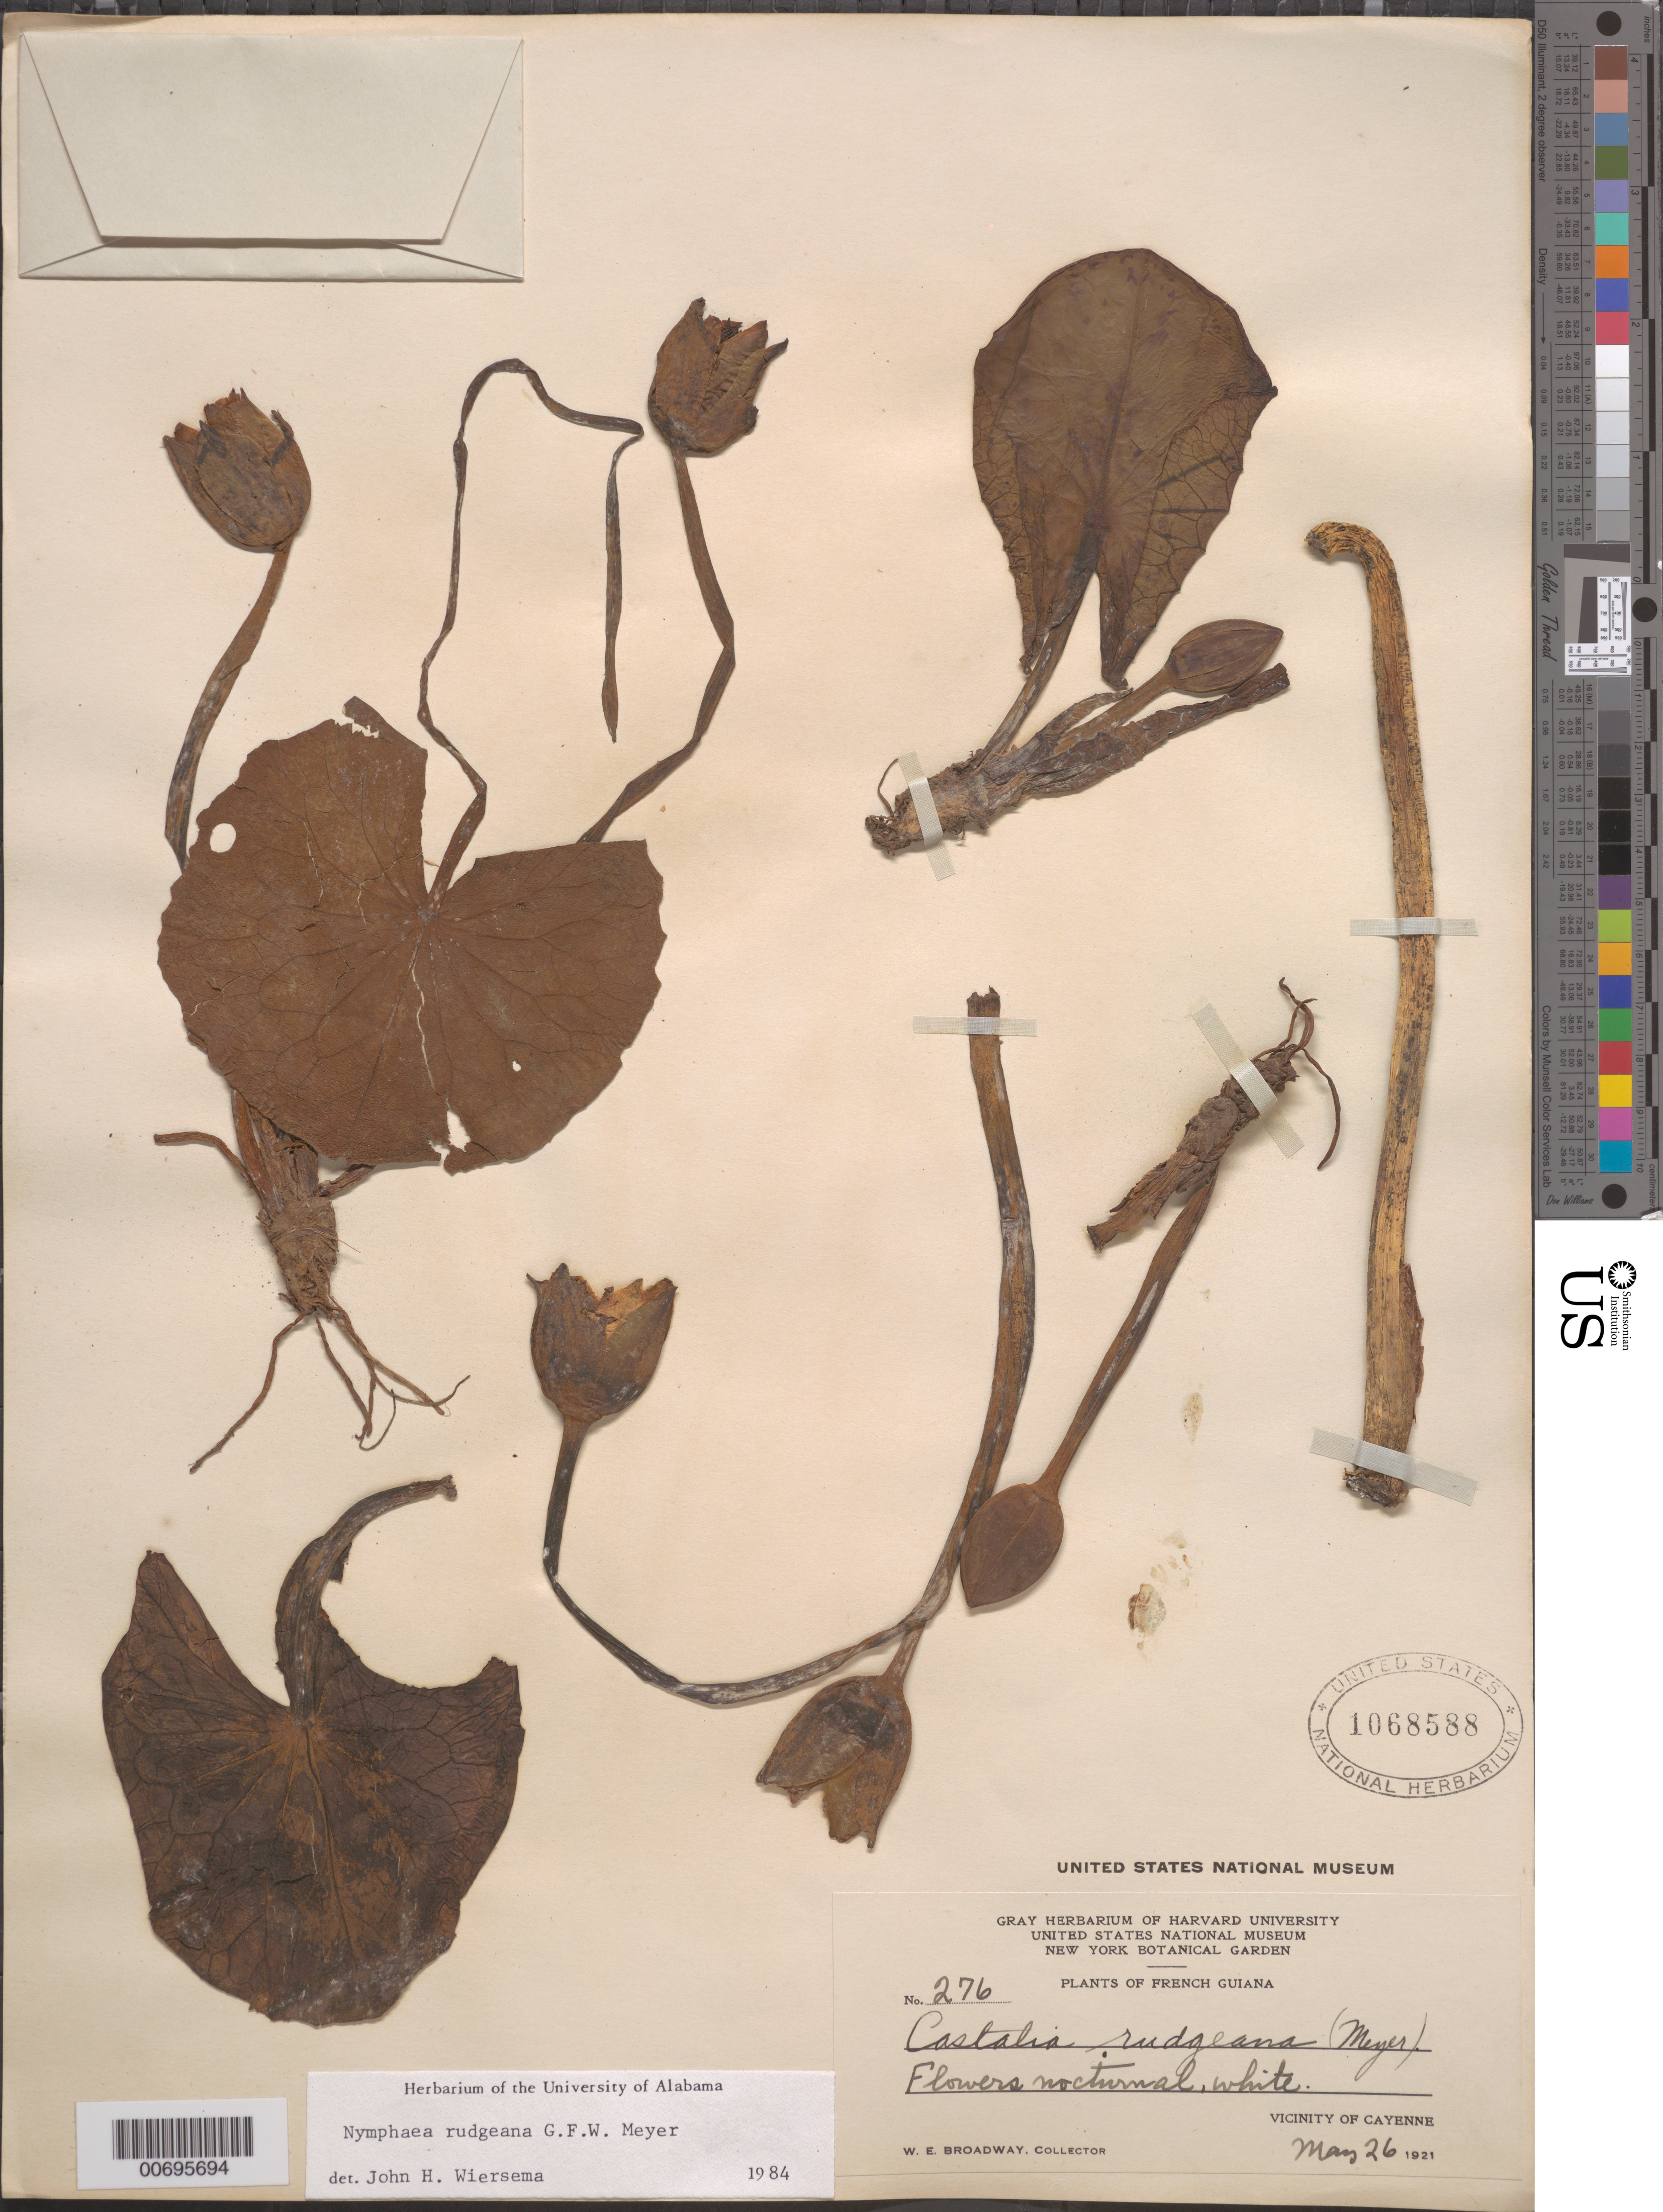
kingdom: Plantae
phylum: Tracheophyta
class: Magnoliopsida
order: Nymphaeales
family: Nymphaeaceae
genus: Nymphaea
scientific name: Nymphaea rudgeana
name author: G. Mey.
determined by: Wiersema, John H.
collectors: W. E. Broadway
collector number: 276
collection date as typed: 26-May-21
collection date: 1921-05-26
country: French Guiana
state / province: Cayenne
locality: Cayenne, vic.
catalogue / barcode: US 1068588